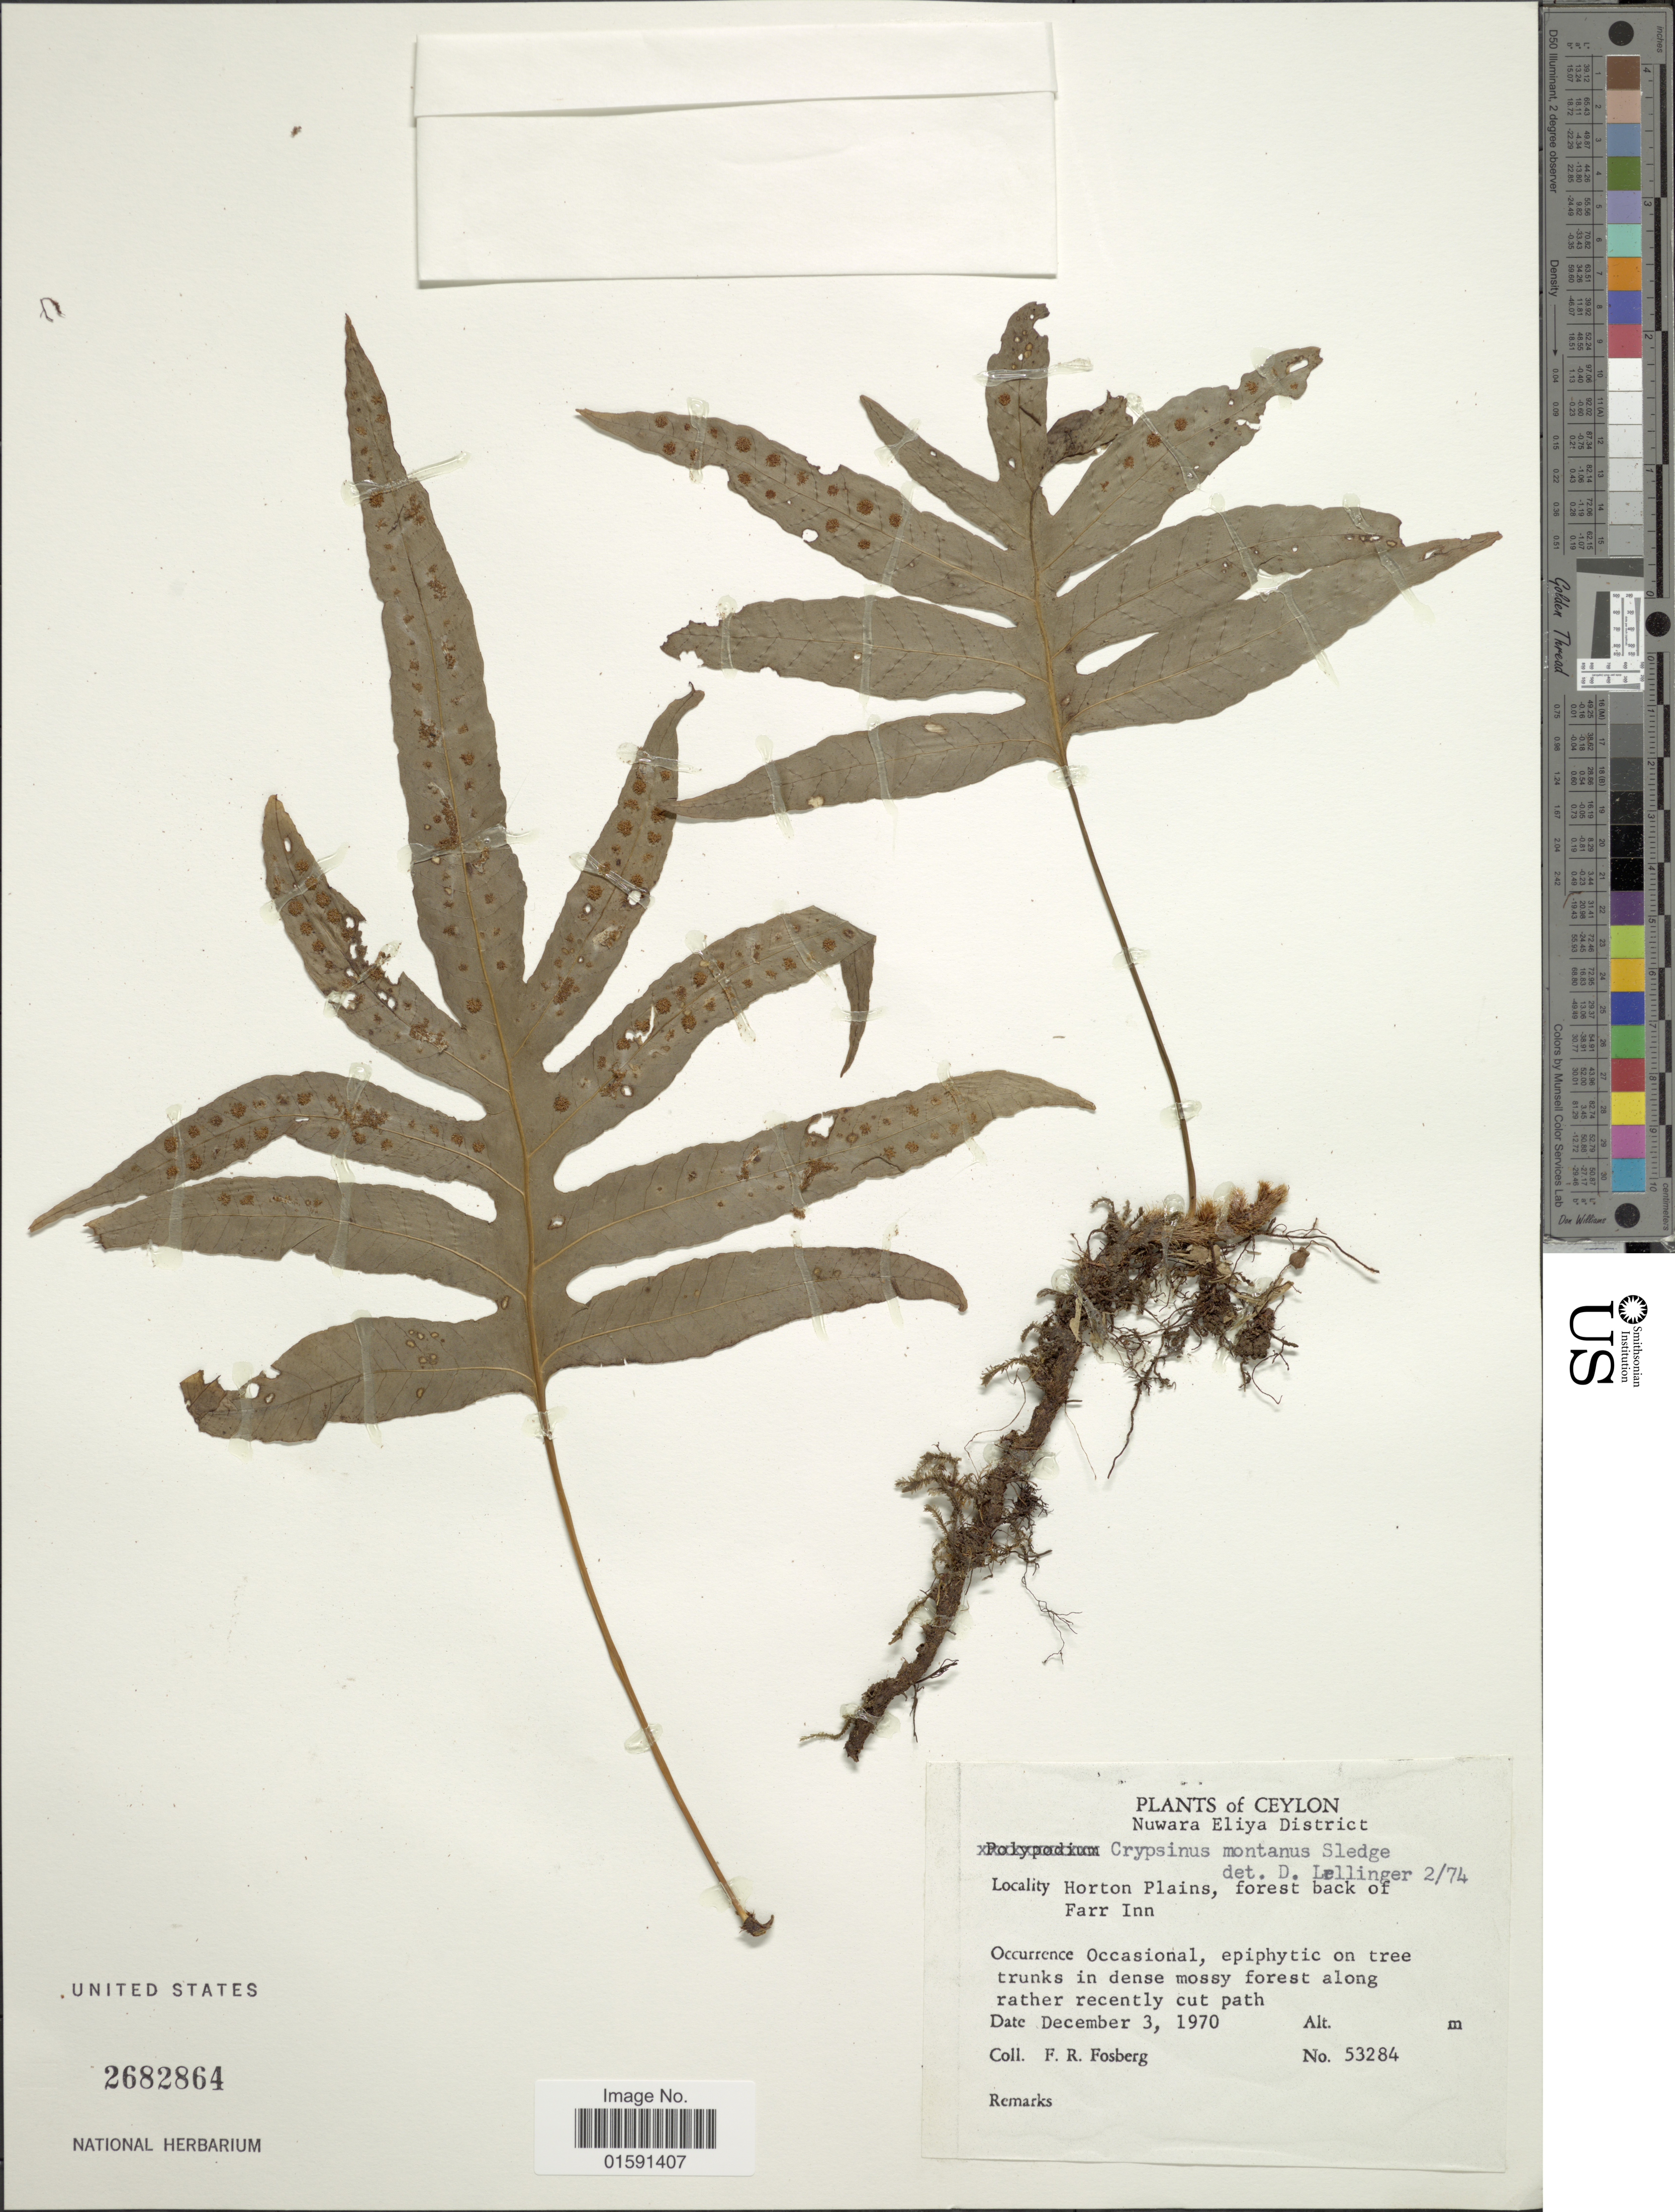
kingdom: Plantae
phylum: Tracheophyta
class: Polypodiopsida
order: Polypodiales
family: Polypodiaceae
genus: Selliguea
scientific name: Selliguea montana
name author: (Sledge) Hovenkamp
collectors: F. R. Fosberg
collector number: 53284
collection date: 1970-12-03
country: Sri Lanka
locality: Ceylon, Nuwara Eliya District. Horton Plains, forest back of Farr Inn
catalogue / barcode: US 2682864